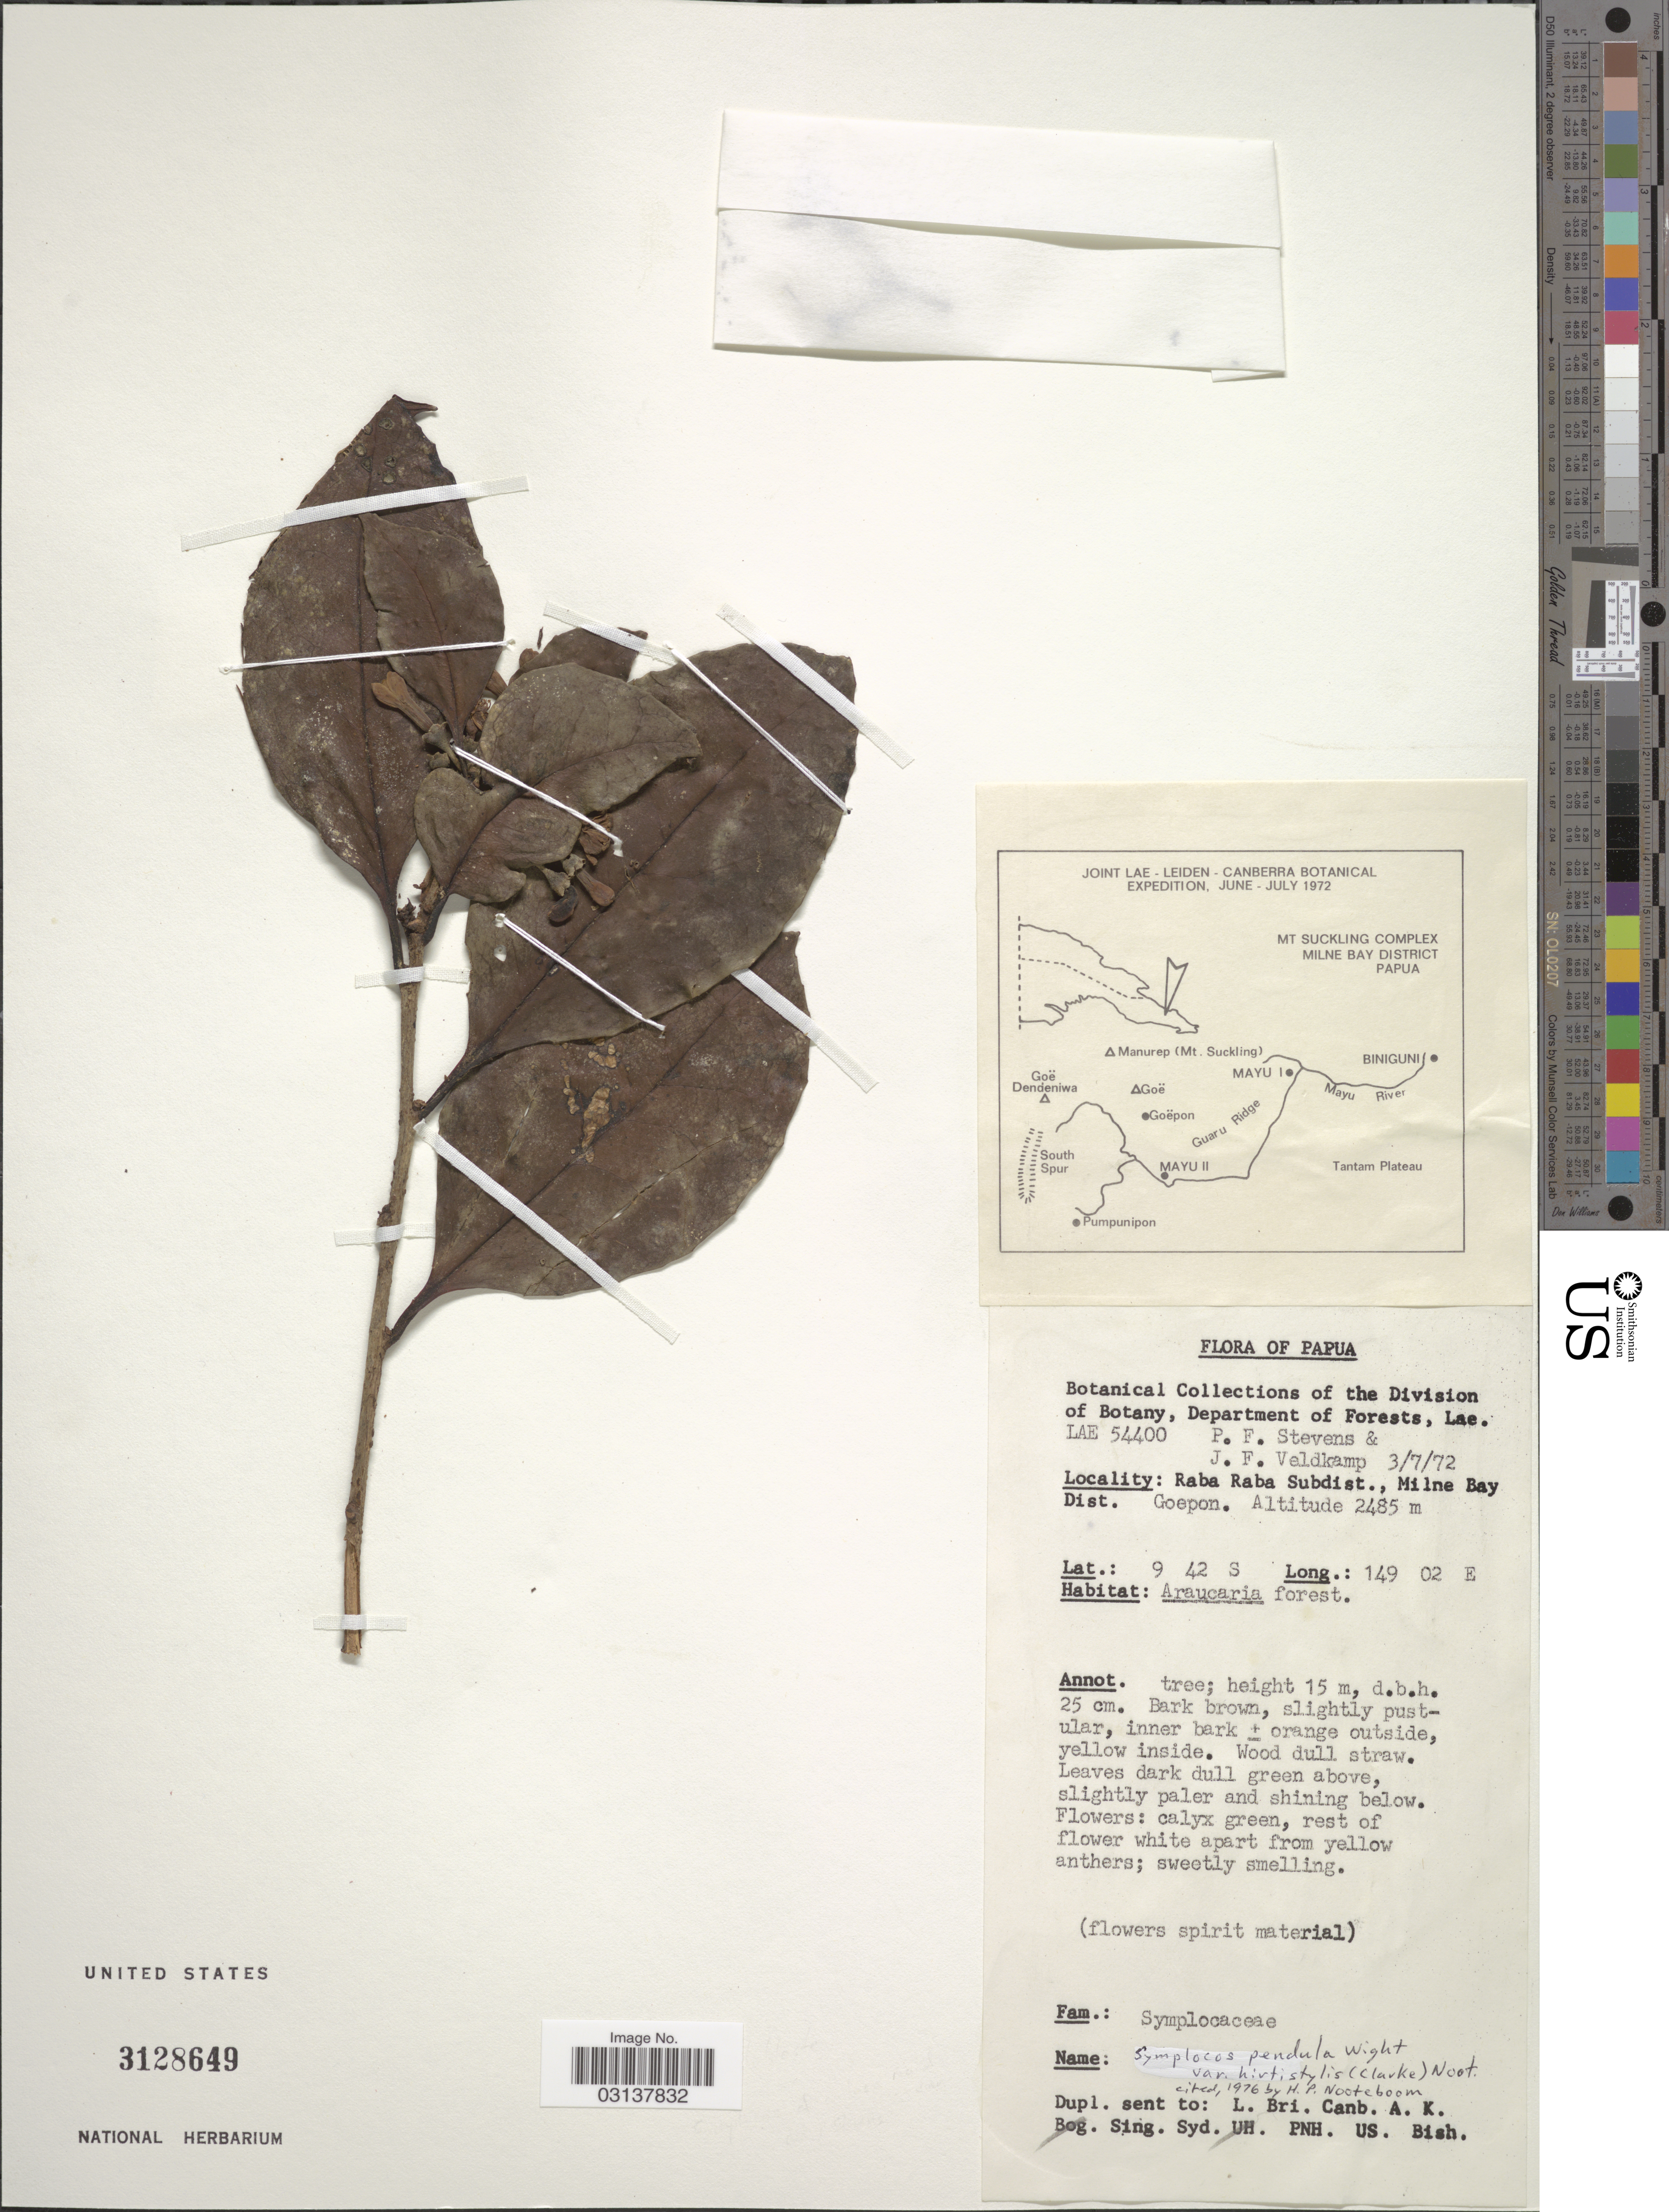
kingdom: Plantae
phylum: Tracheophyta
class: Magnoliopsida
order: Ericales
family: Symplocaceae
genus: Cordyloblaste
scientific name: Cordyloblaste pendula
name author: (Wight) Alston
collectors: P. F. Stevens & J. F. Veldkamp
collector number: LAE54400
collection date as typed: Transcribed d/m/y: 3/7/72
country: Papua New Guinea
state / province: Milne Bay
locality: Papua. Raba Raba Subdist., Milne Bay Dist. Goepon.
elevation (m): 2485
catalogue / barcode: US 3128649